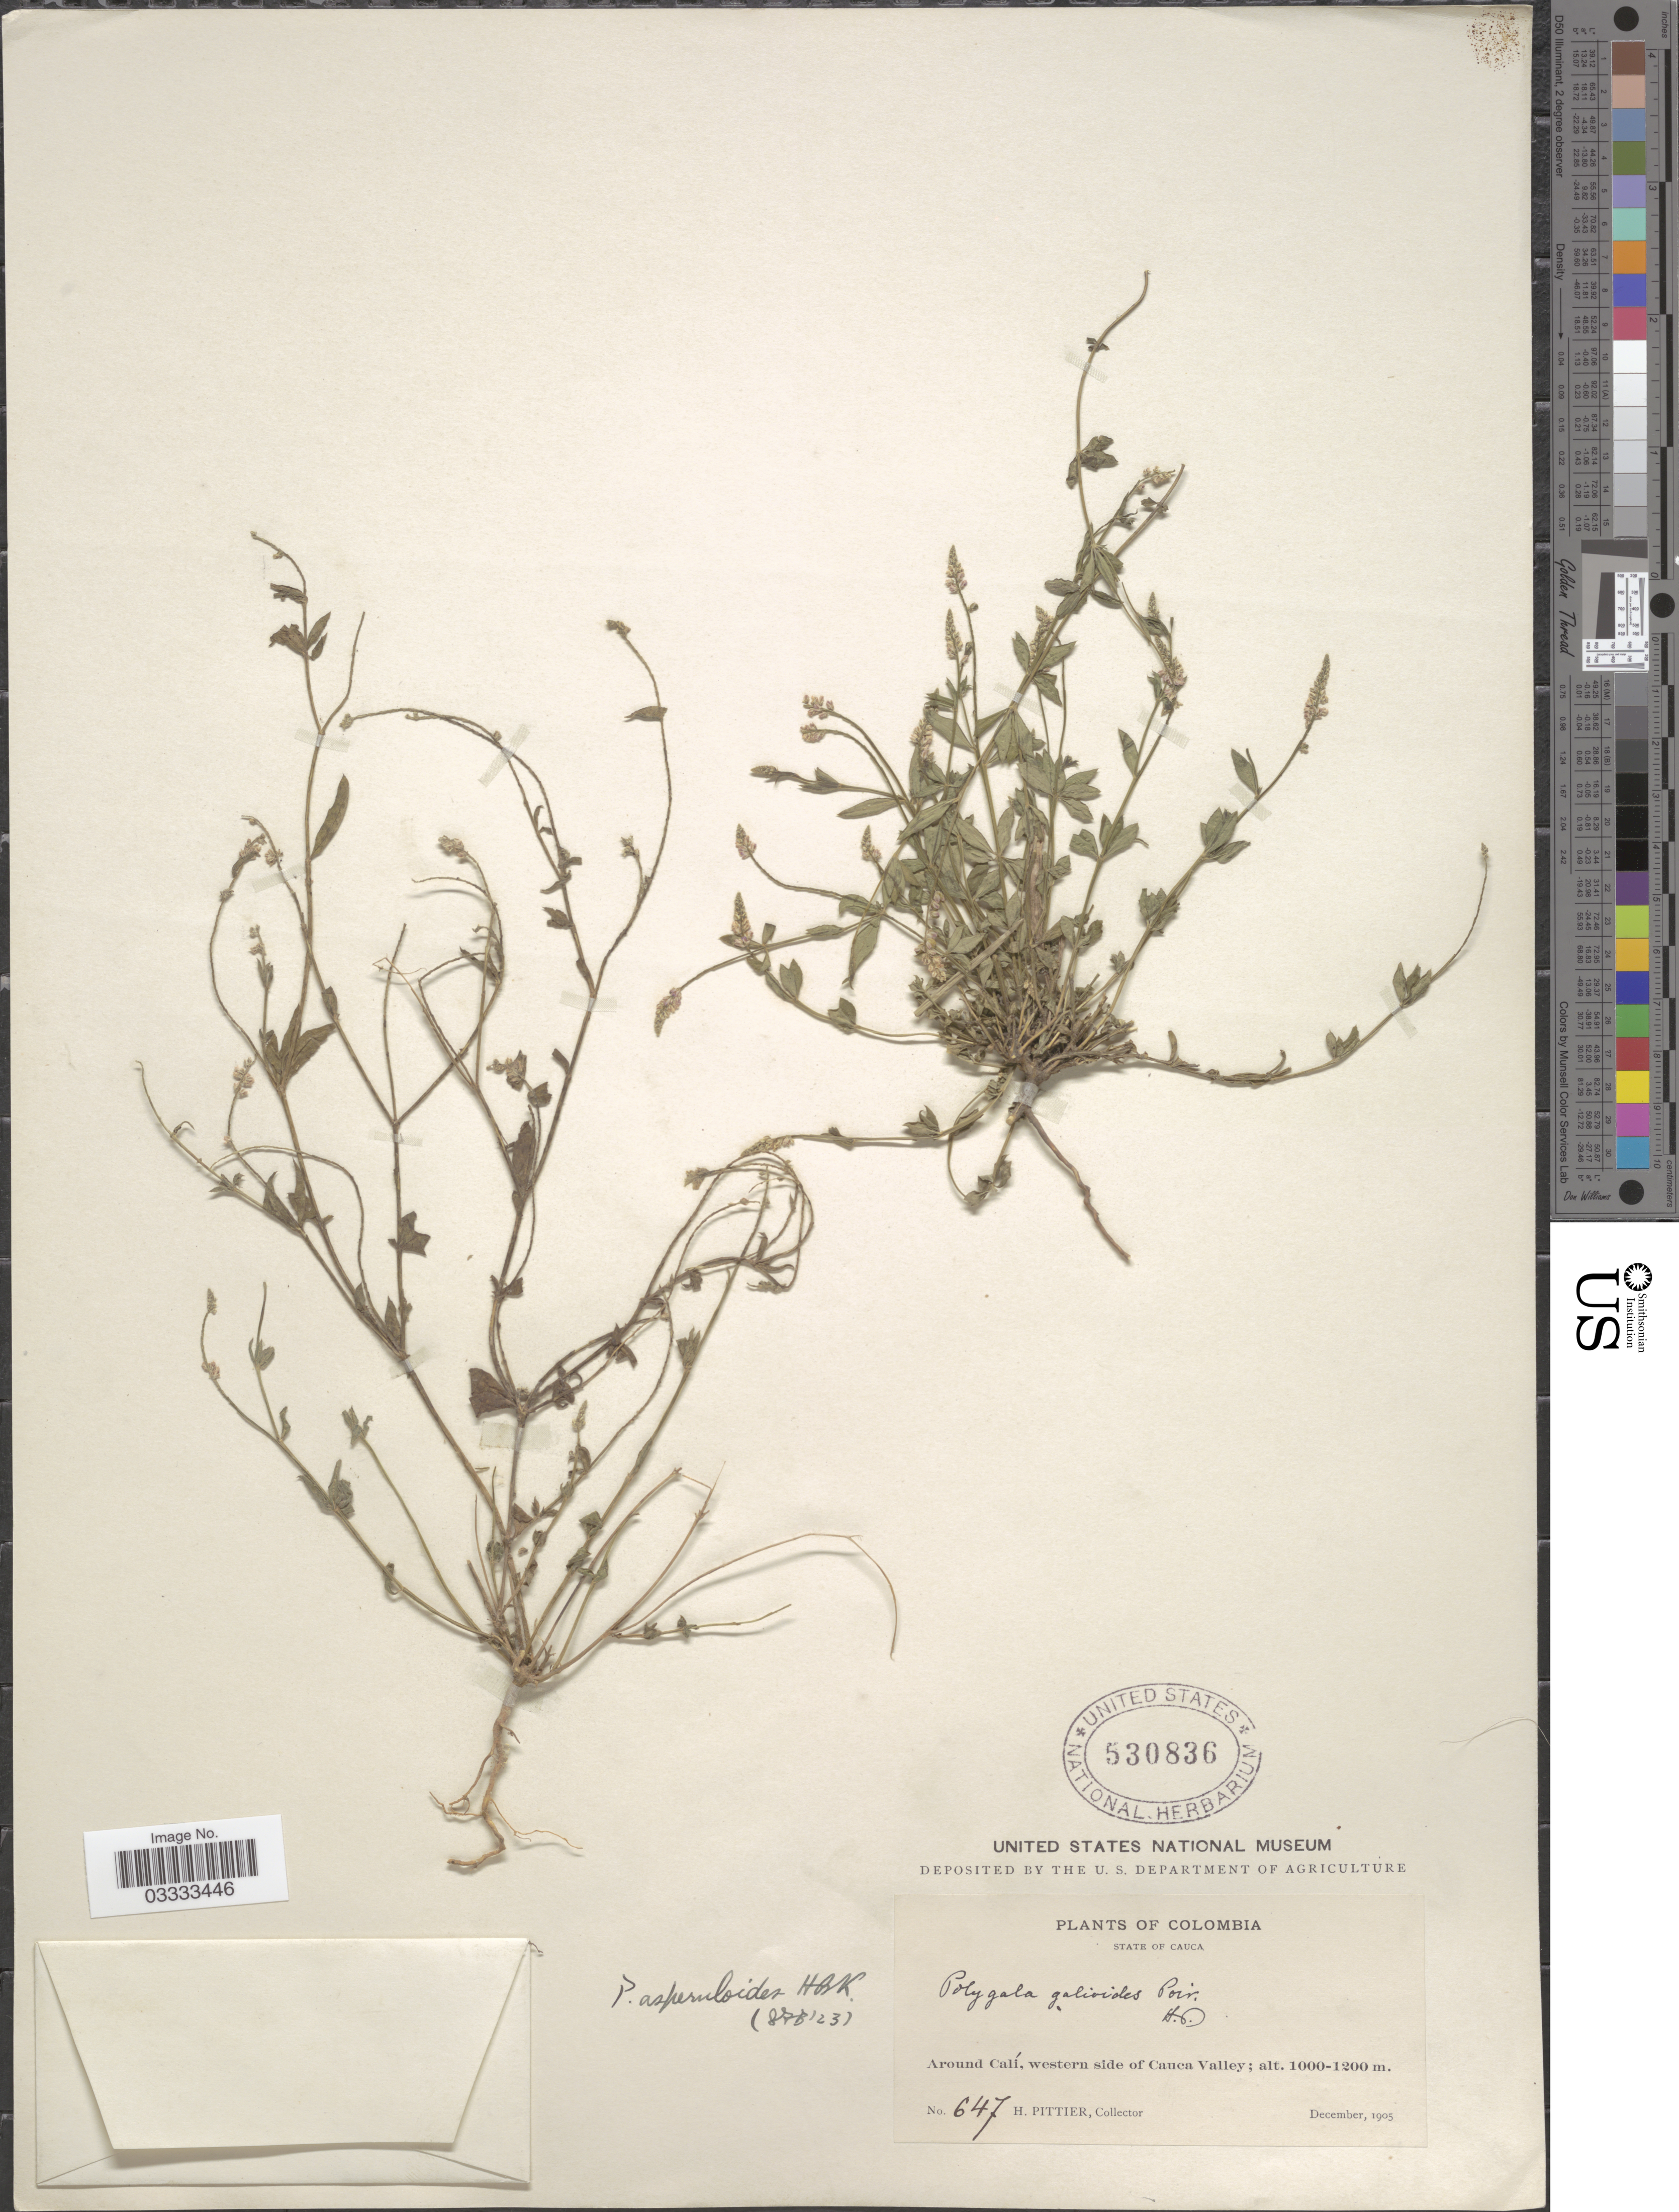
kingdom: Plantae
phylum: Tracheophyta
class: Magnoliopsida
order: Fabales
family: Polygalaceae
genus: Polygala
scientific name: Polygala asperuloides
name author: Kunth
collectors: H. F. Pittier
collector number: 647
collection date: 1905-12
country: Colombia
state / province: Cauca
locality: Around Calí, western side of Cauca Valley.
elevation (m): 1000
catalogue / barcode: US 530836